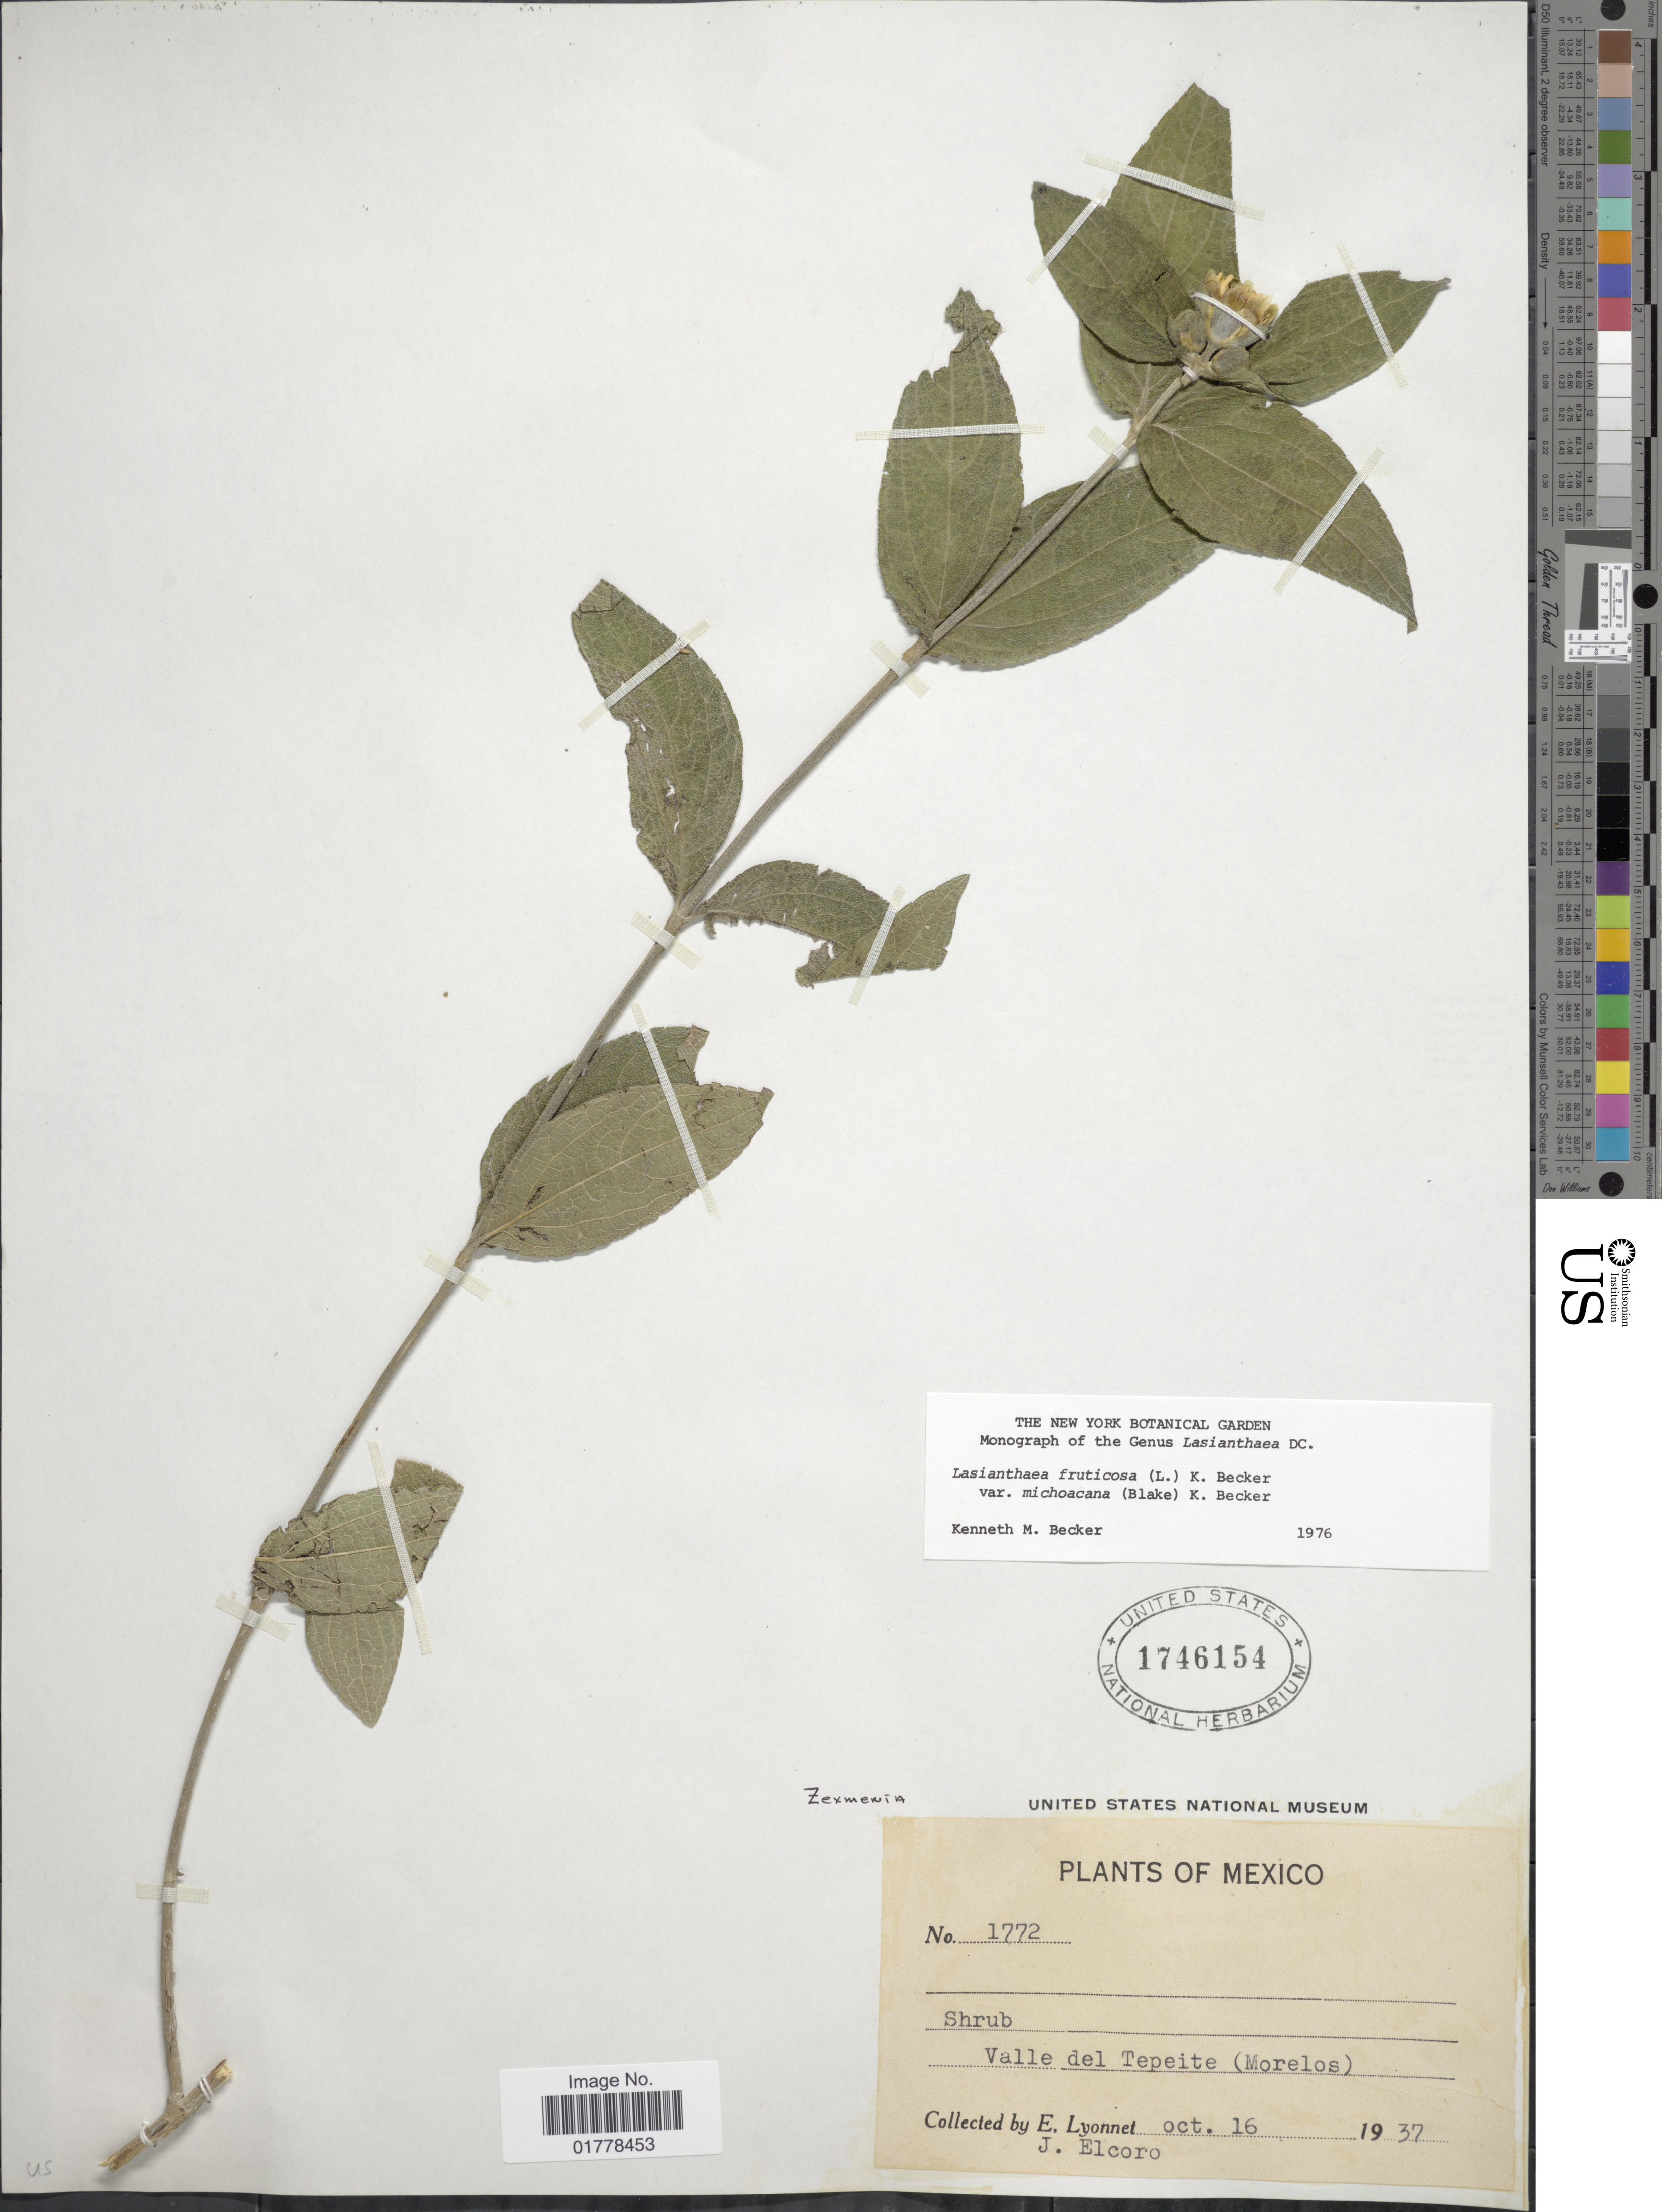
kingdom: Plantae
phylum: Tracheophyta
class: Magnoliopsida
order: Asterales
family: Asteraceae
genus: Lasianthaea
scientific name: Lasianthaea fruticosa var. michoacana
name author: (S.F. Blake) K.M. Becker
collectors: E. Lyonnet & J. Elcoro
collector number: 1772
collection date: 1937-10-16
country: Mexico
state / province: Morelos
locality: Valle del Tepeite (Morelos)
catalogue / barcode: US 1746154